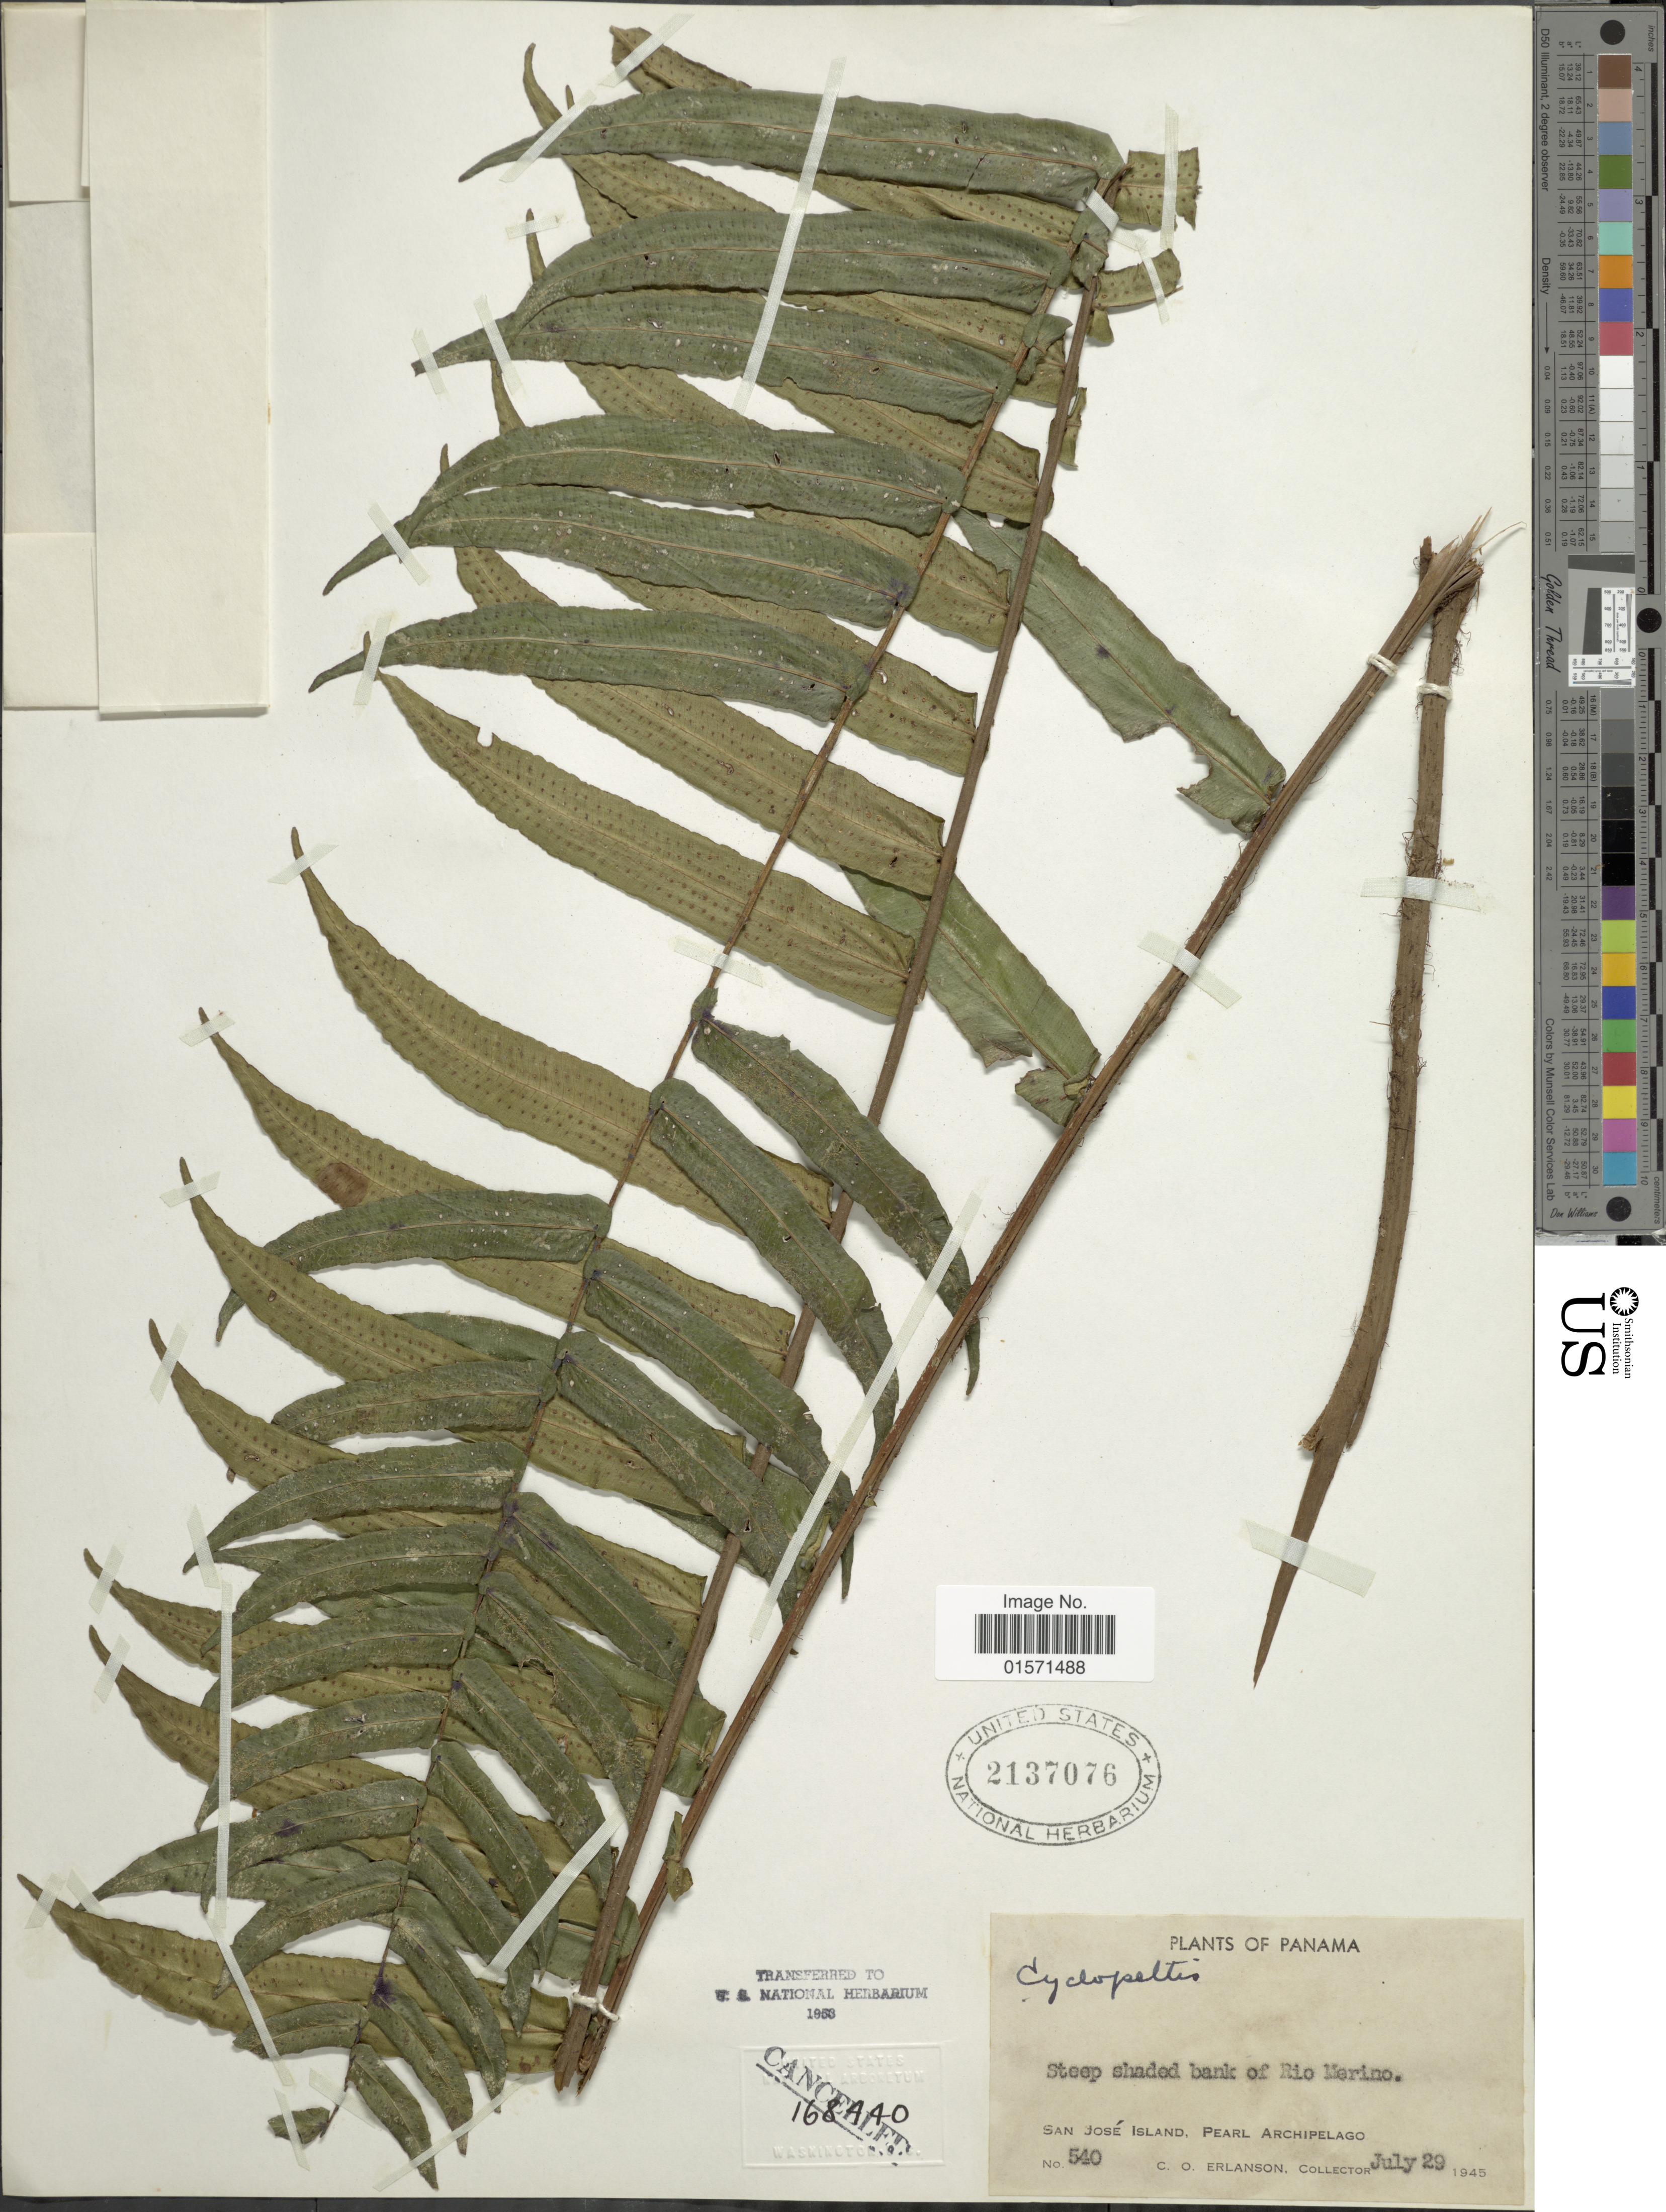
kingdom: Plantae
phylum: Tracheophyta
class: Polypodiopsida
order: Polypodiales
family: Lomariopsidaceae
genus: Cyclopeltis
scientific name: Cyclopeltis semicordata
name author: (Sw.) J. Sm.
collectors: C. O. Erlanson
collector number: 540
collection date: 1945-07-29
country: Panama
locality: San Jose Island. Pearl Archipelago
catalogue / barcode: US 2137076